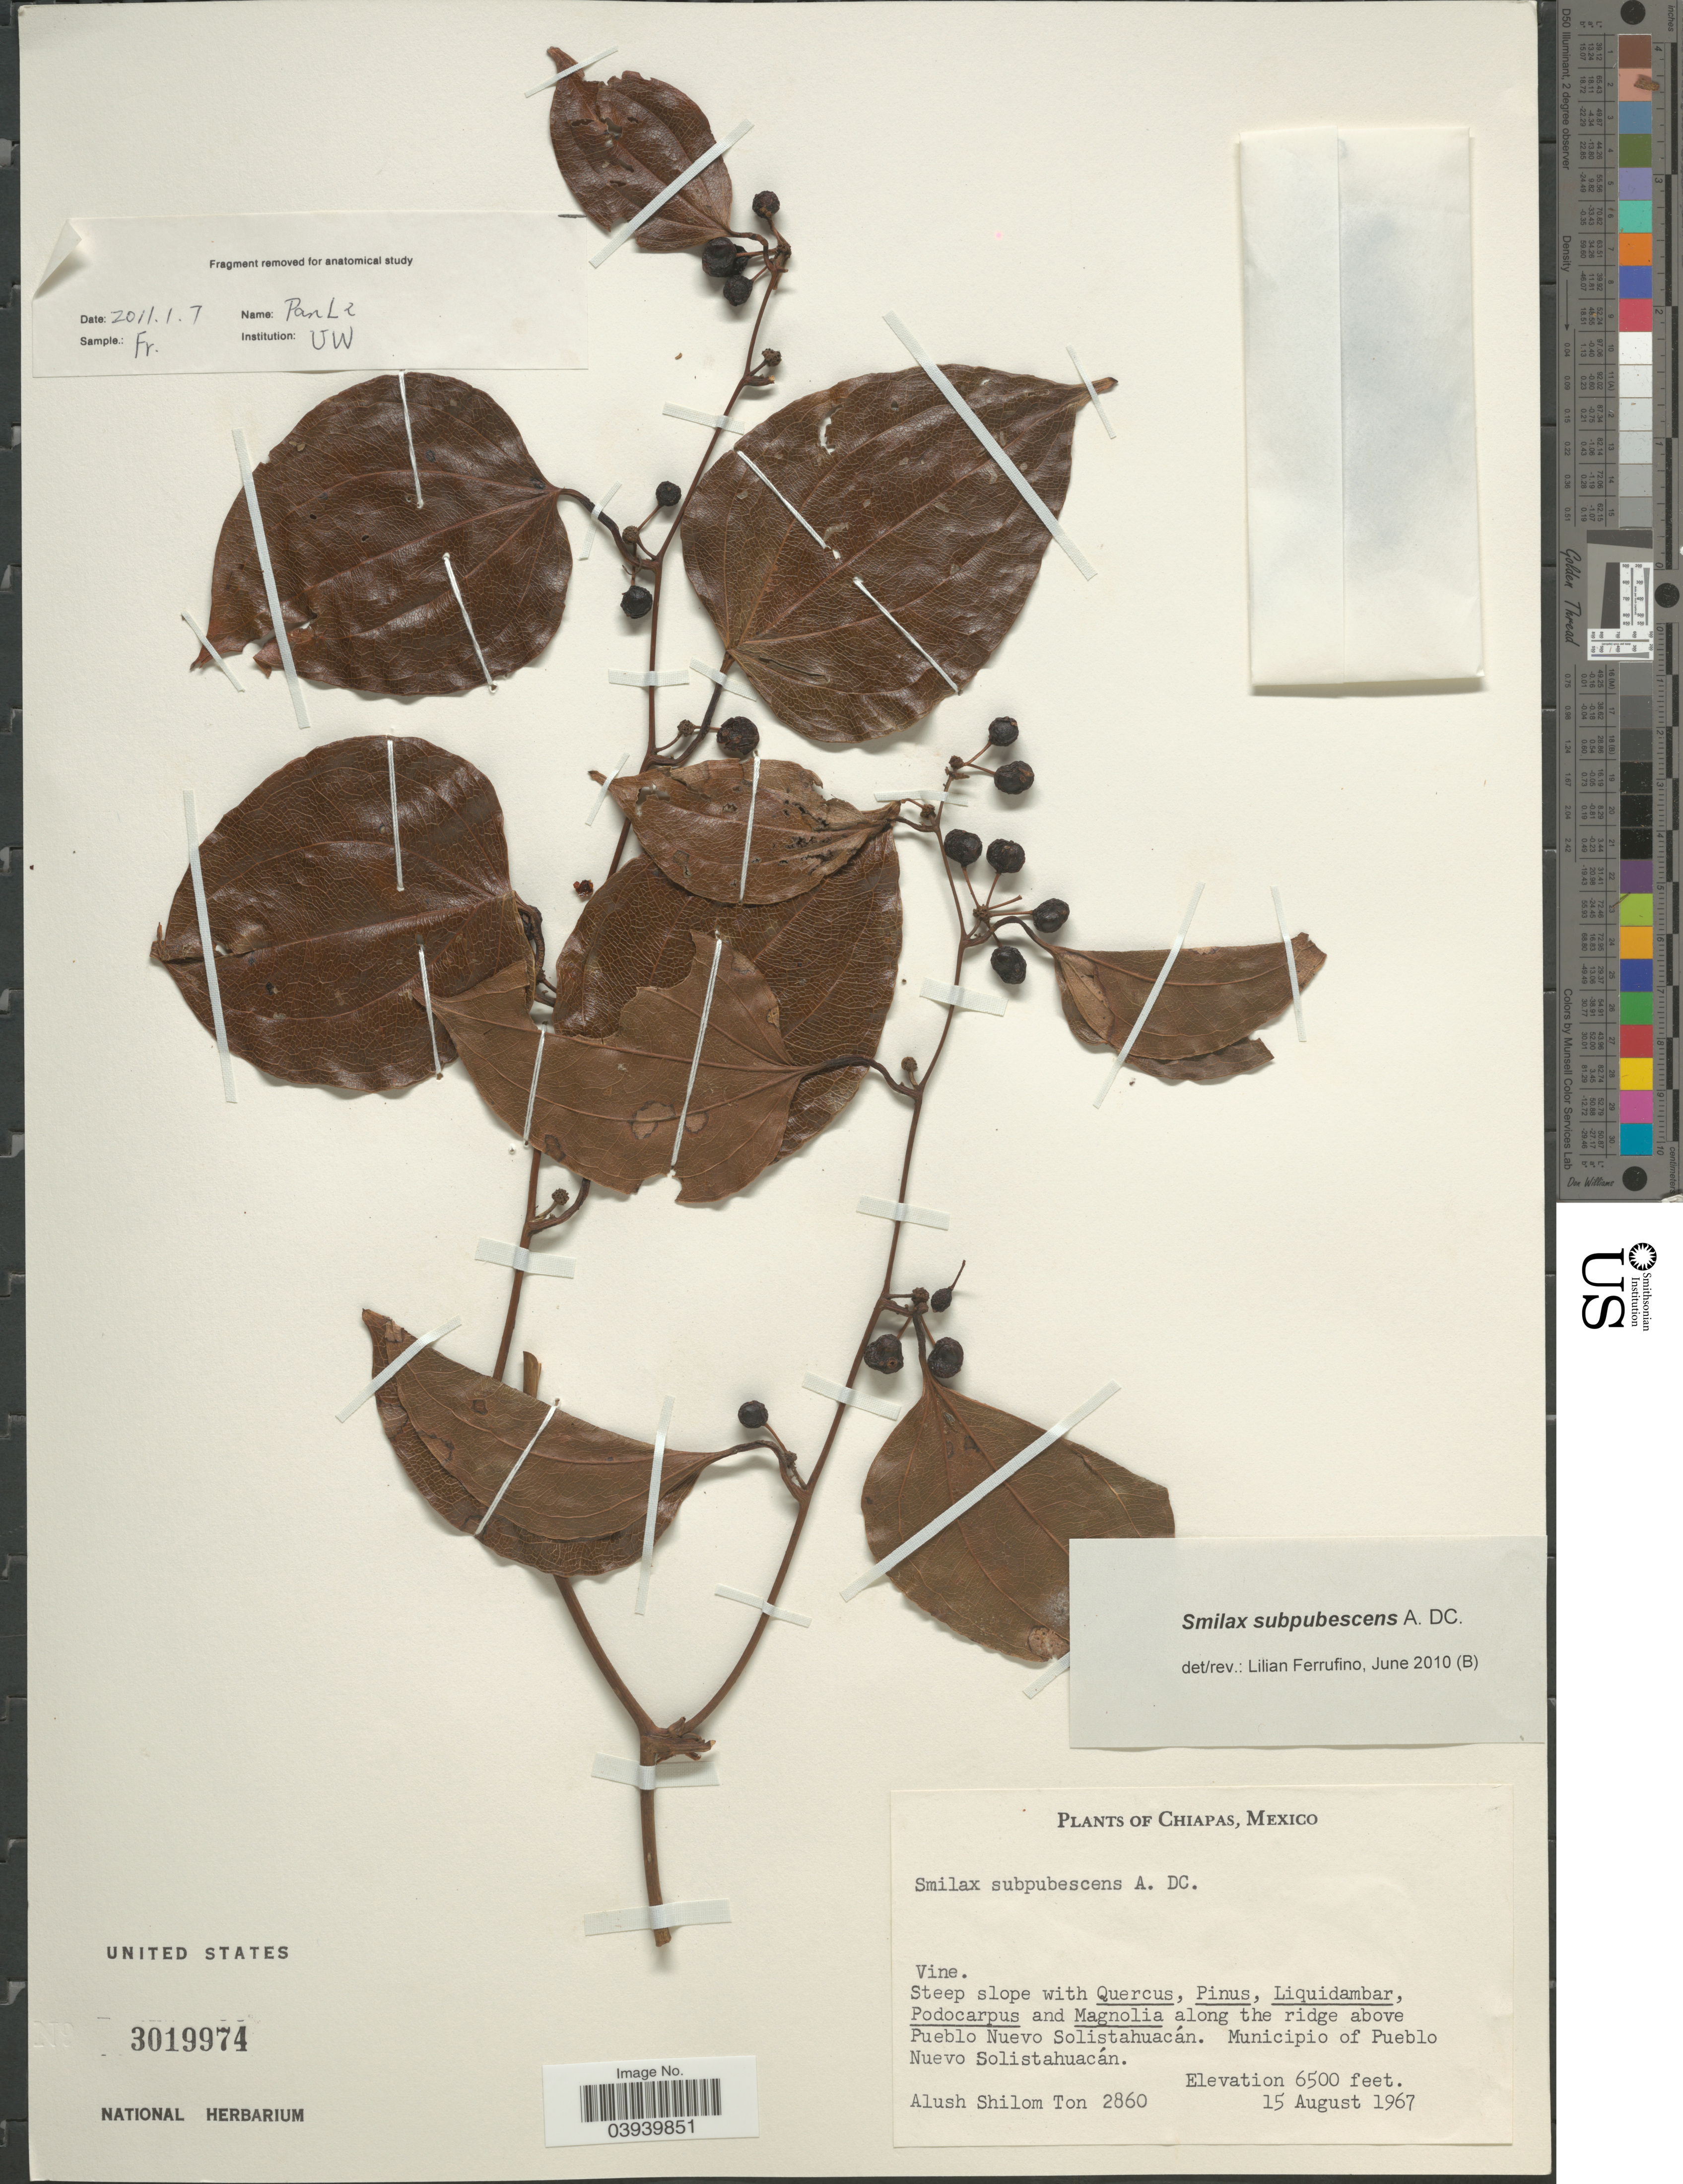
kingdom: Plantae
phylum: Tracheophyta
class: Liliopsida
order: Liliales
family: Smilacaceae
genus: Smilax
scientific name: Smilax subpubescens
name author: A. DC.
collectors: A. S. Ton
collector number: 2860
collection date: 1967-08-15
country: Mexico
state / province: Chiapas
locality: Steep slope along the ridge above Pueblo Nuevo Solistahuacán. Municipio of Pueblo Nuevo Solistahuacán.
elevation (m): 1981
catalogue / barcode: US 3019974